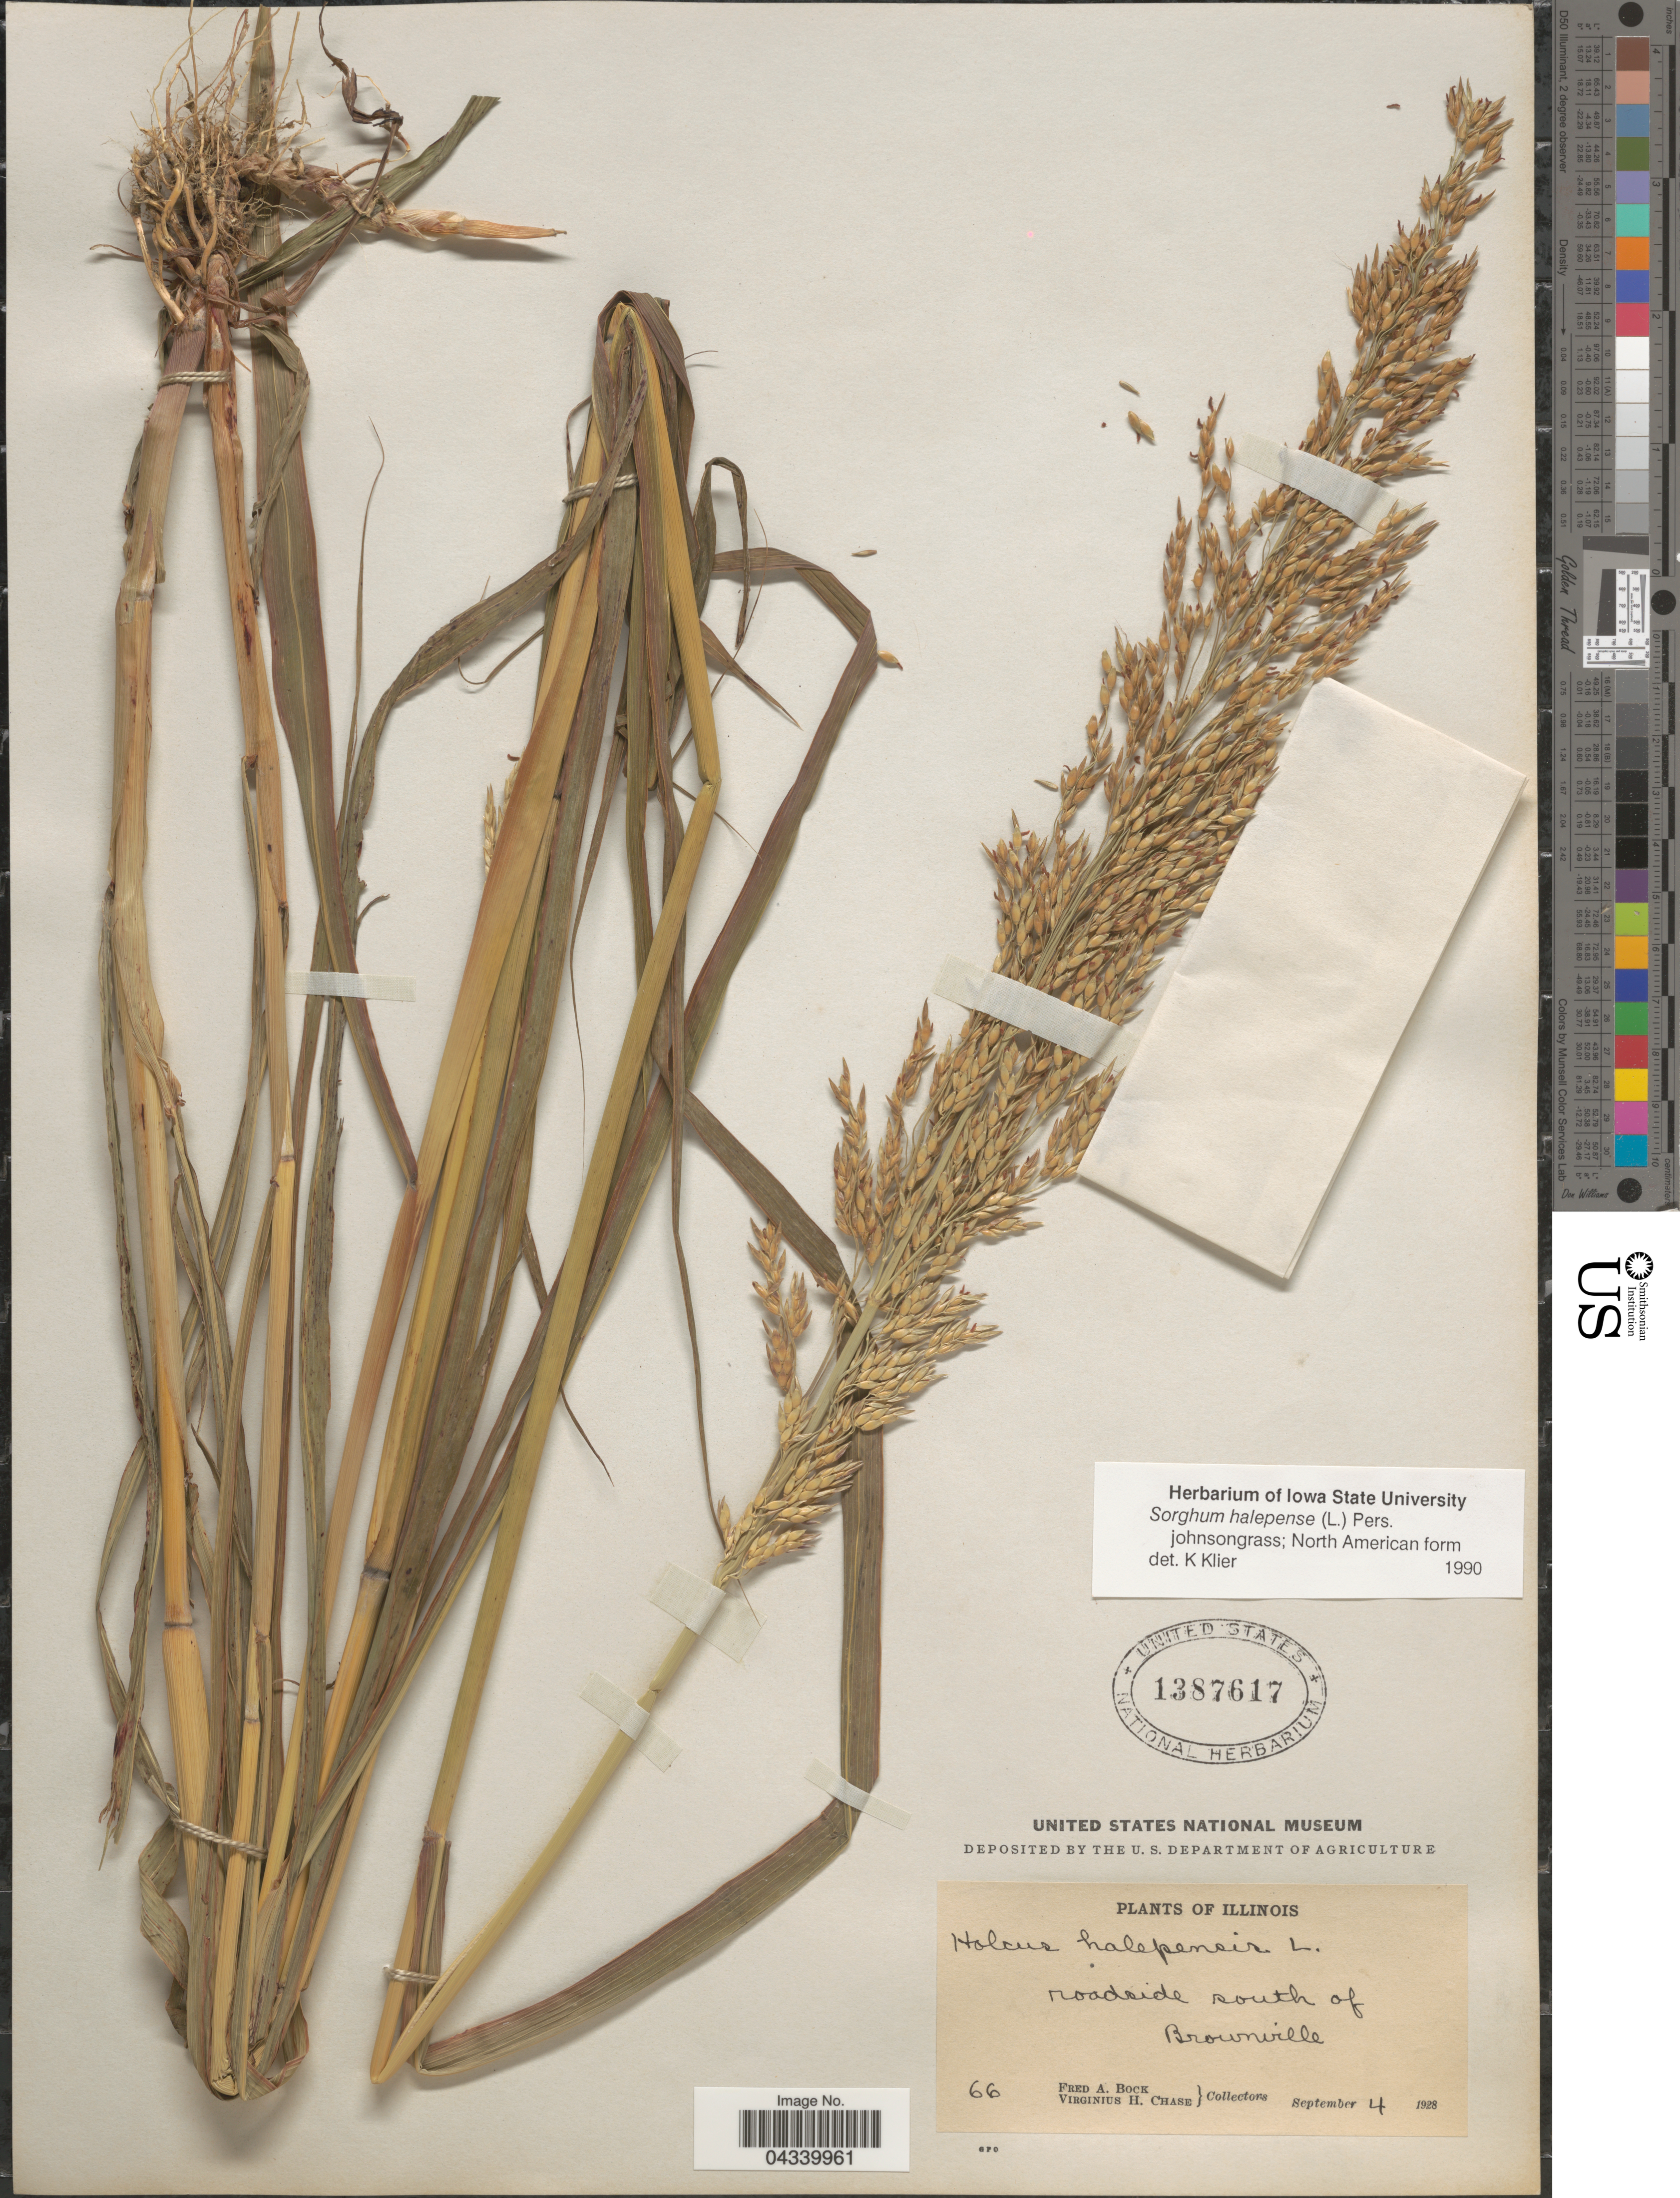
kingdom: Plantae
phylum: Tracheophyta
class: Liliopsida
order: Poales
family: Poaceae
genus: Sorghum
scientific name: Sorghum halepense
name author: (L.) Pers.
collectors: F. Bock & V. H. Chase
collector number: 66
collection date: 1928-09-04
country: United States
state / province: Illinois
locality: Roadside south of Brownville.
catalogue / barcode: US 1387617